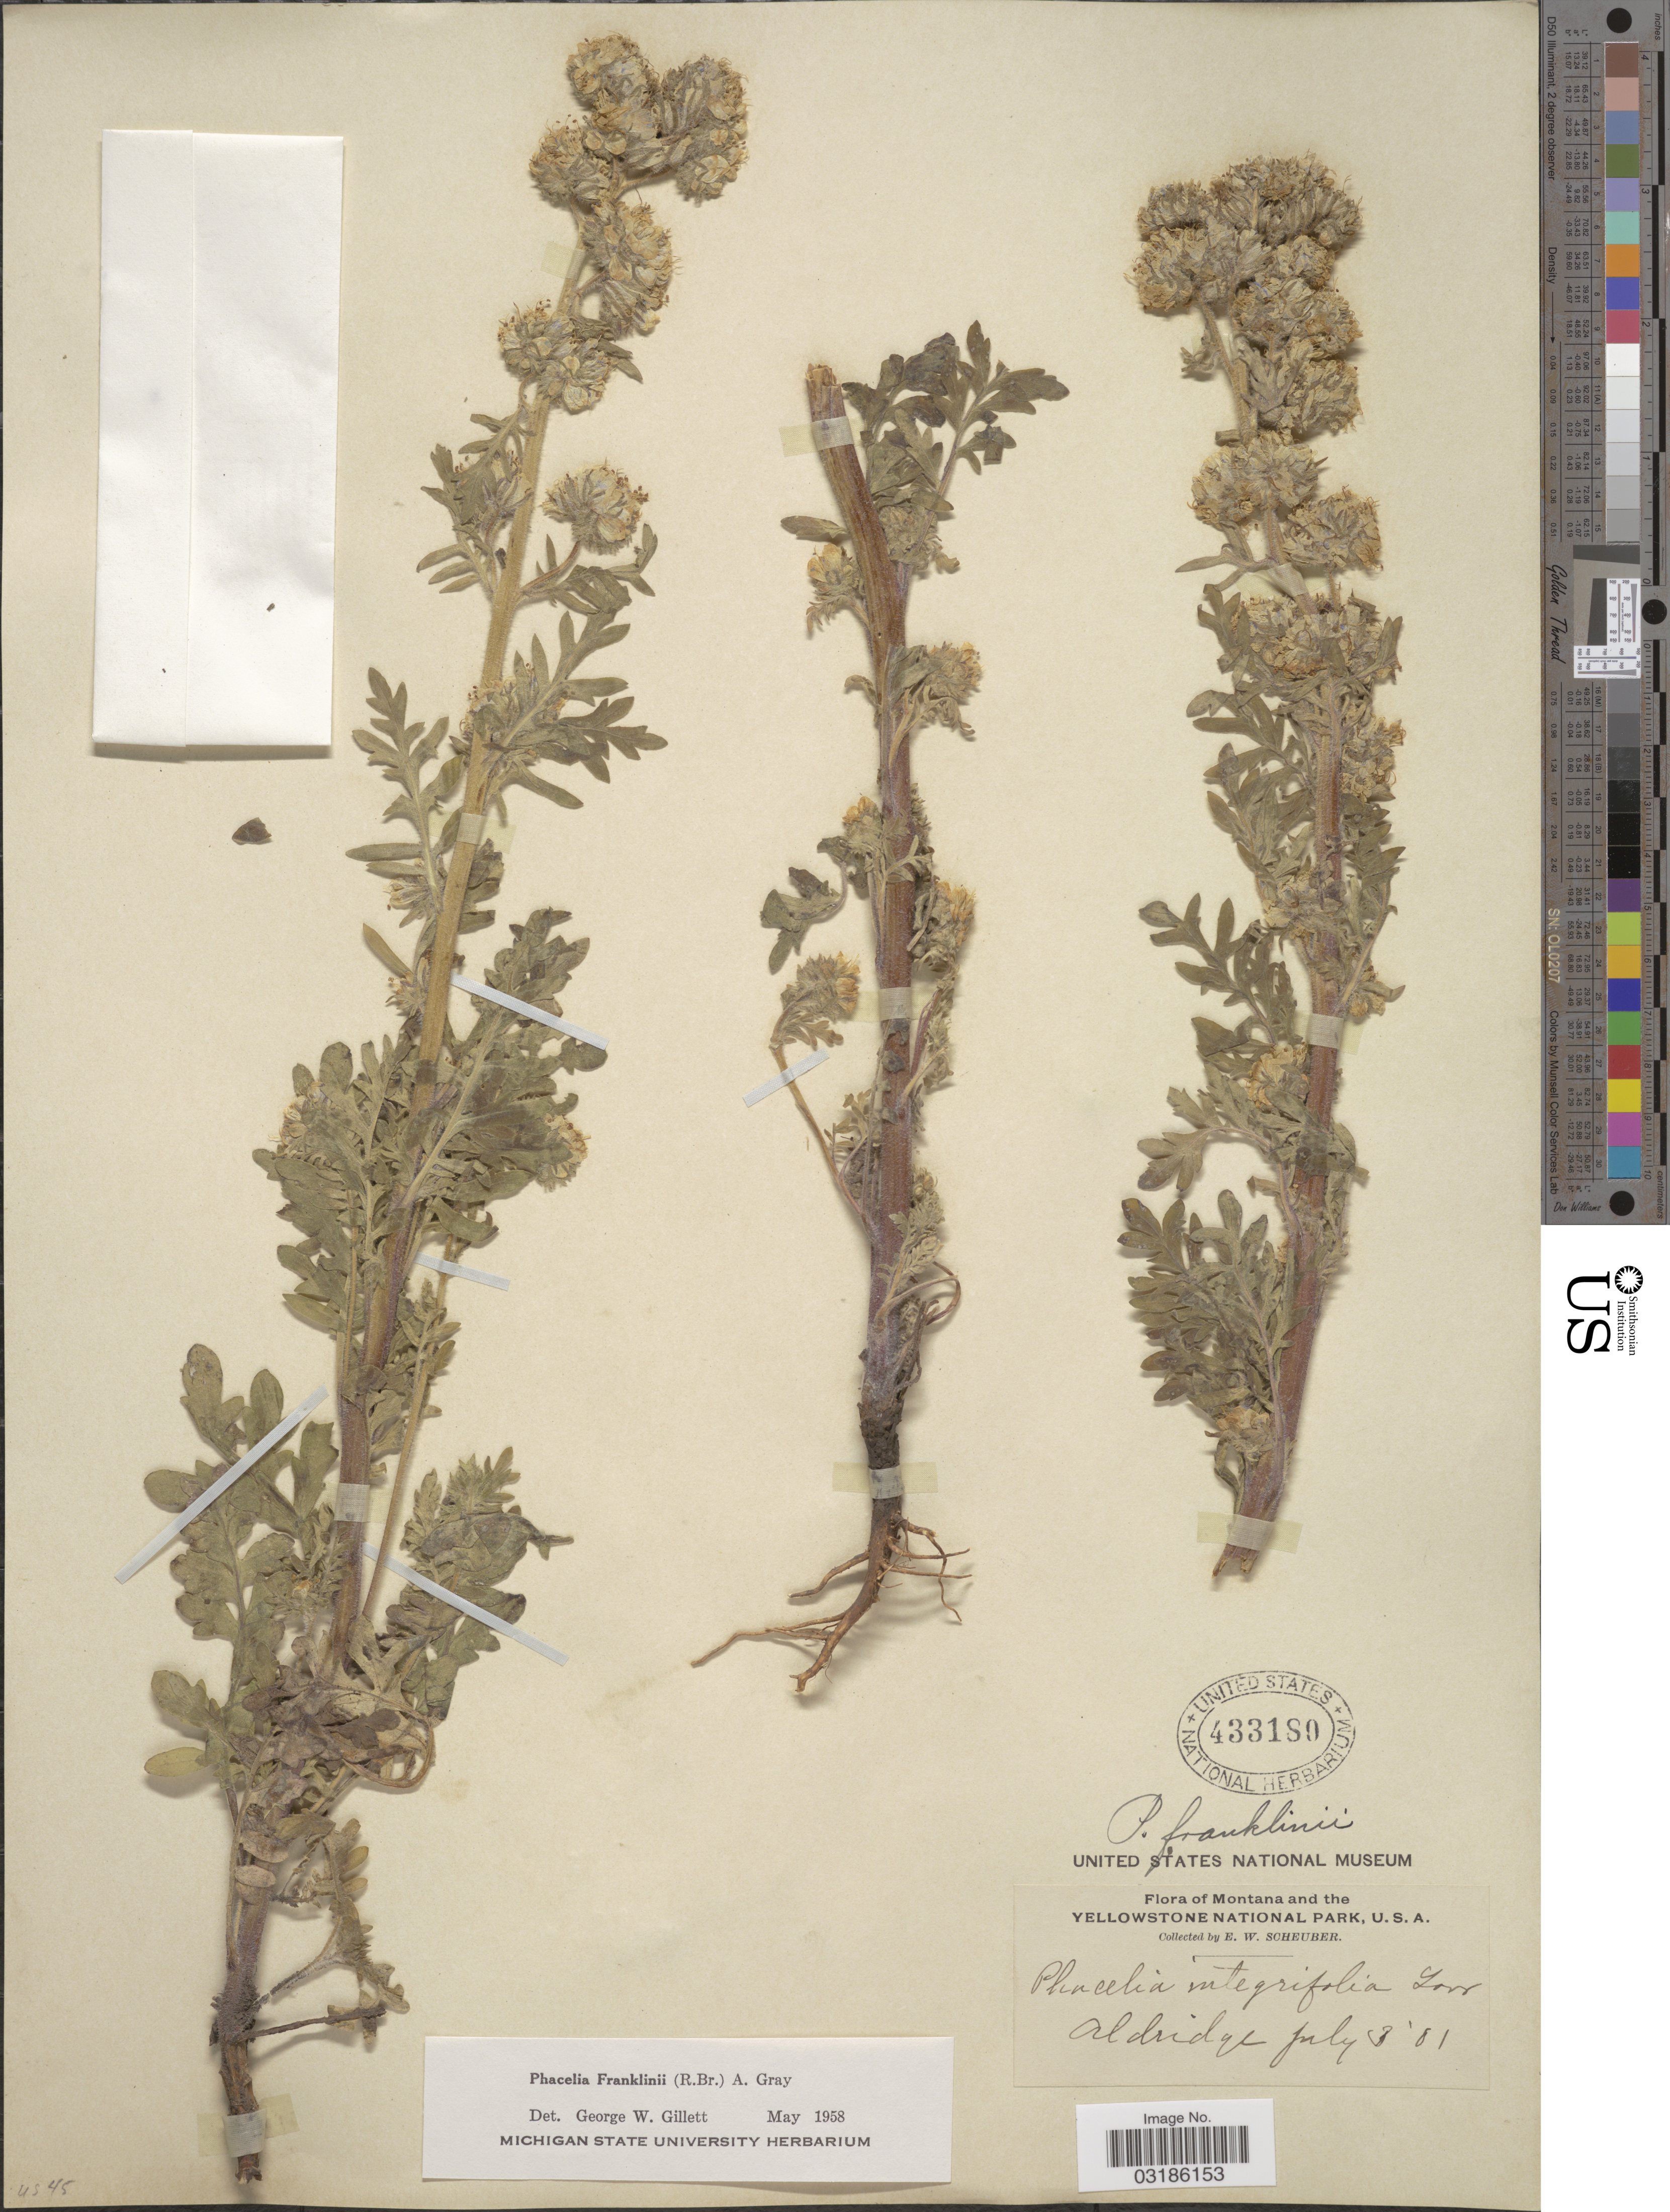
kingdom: Plantae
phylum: Tracheophyta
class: Magnoliopsida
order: Boraginales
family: Hydrophyllaceae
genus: Phacelia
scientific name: Phacelia franklinii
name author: Nutt.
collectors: E. Scheuber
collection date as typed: Transcribed d/m/y: 3/7/81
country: United States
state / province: Montana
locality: Yellowstone National Park. Aldridge.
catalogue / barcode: US 433180